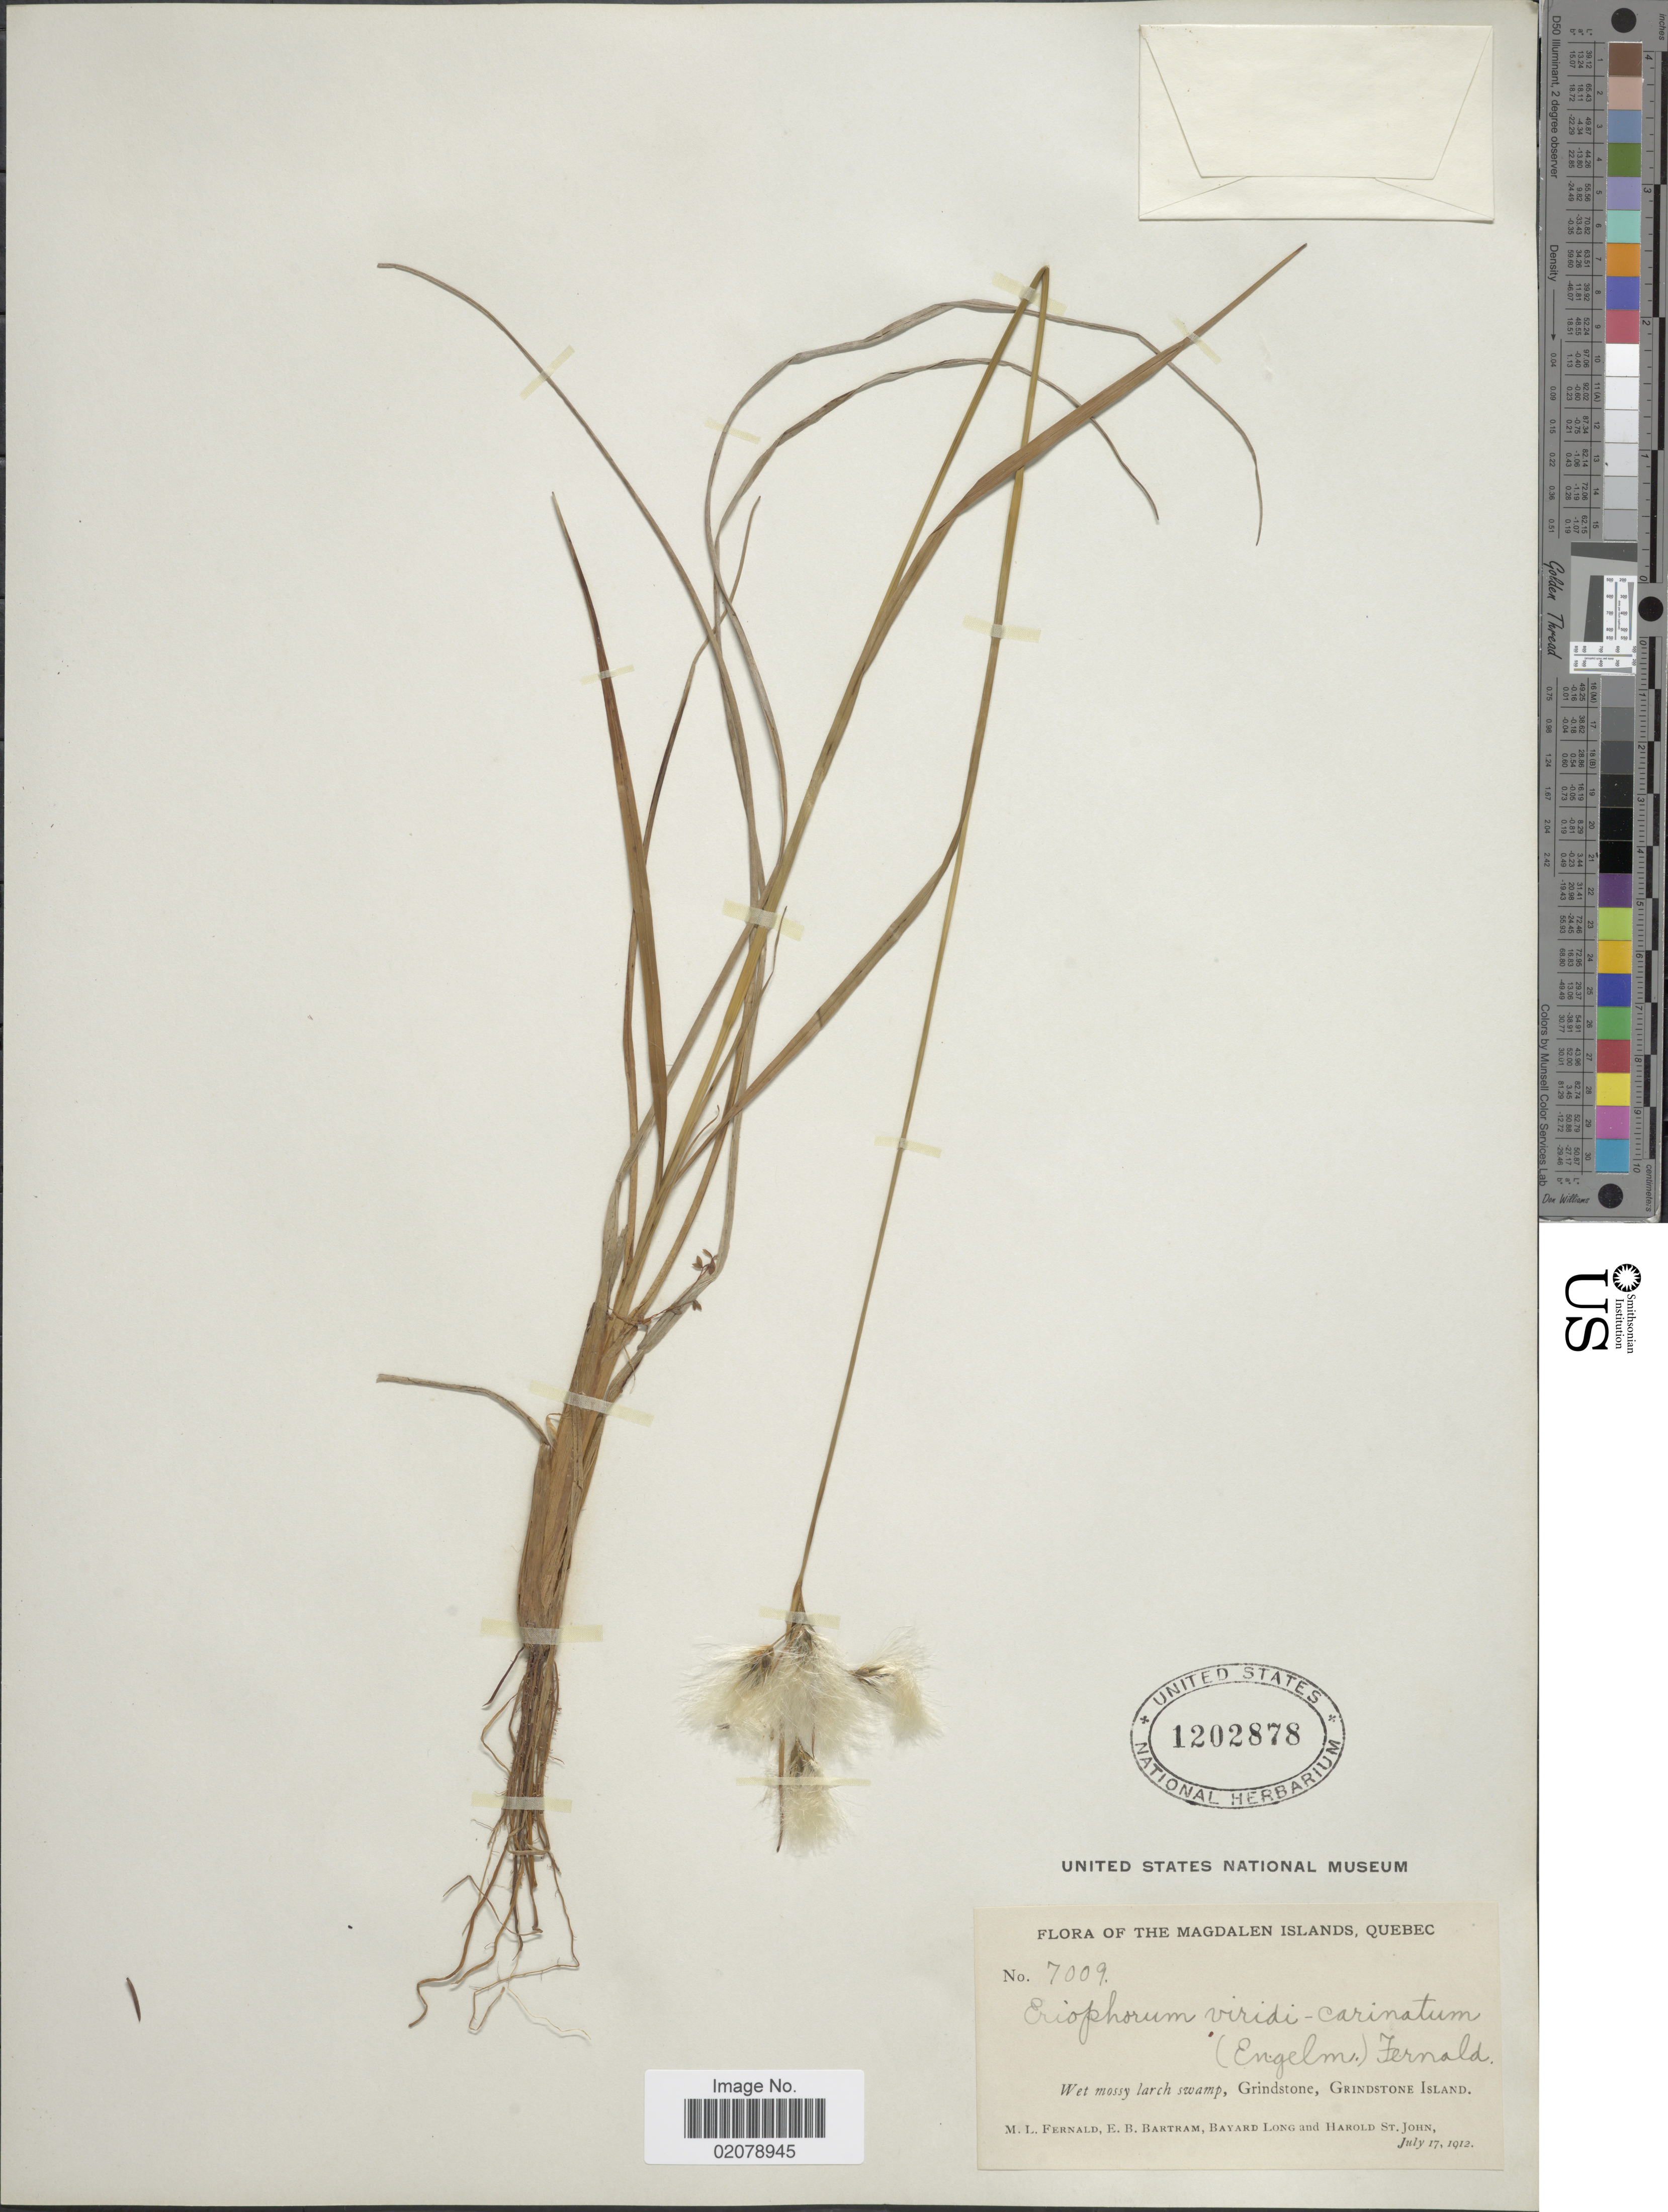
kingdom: Plantae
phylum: Tracheophyta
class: Liliopsida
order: Poales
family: Cyperaceae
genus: Eriophorum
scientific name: Eriophorum viridicarinatum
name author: (Englem.) Fernald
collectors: M. L. Fernald, E. B. Bartram, B. Long & H. St. John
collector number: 7009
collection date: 1912-07-17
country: Canada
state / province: Quebec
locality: Magdalen Islands. Grindstone, Grindstone Island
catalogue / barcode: US 1202878